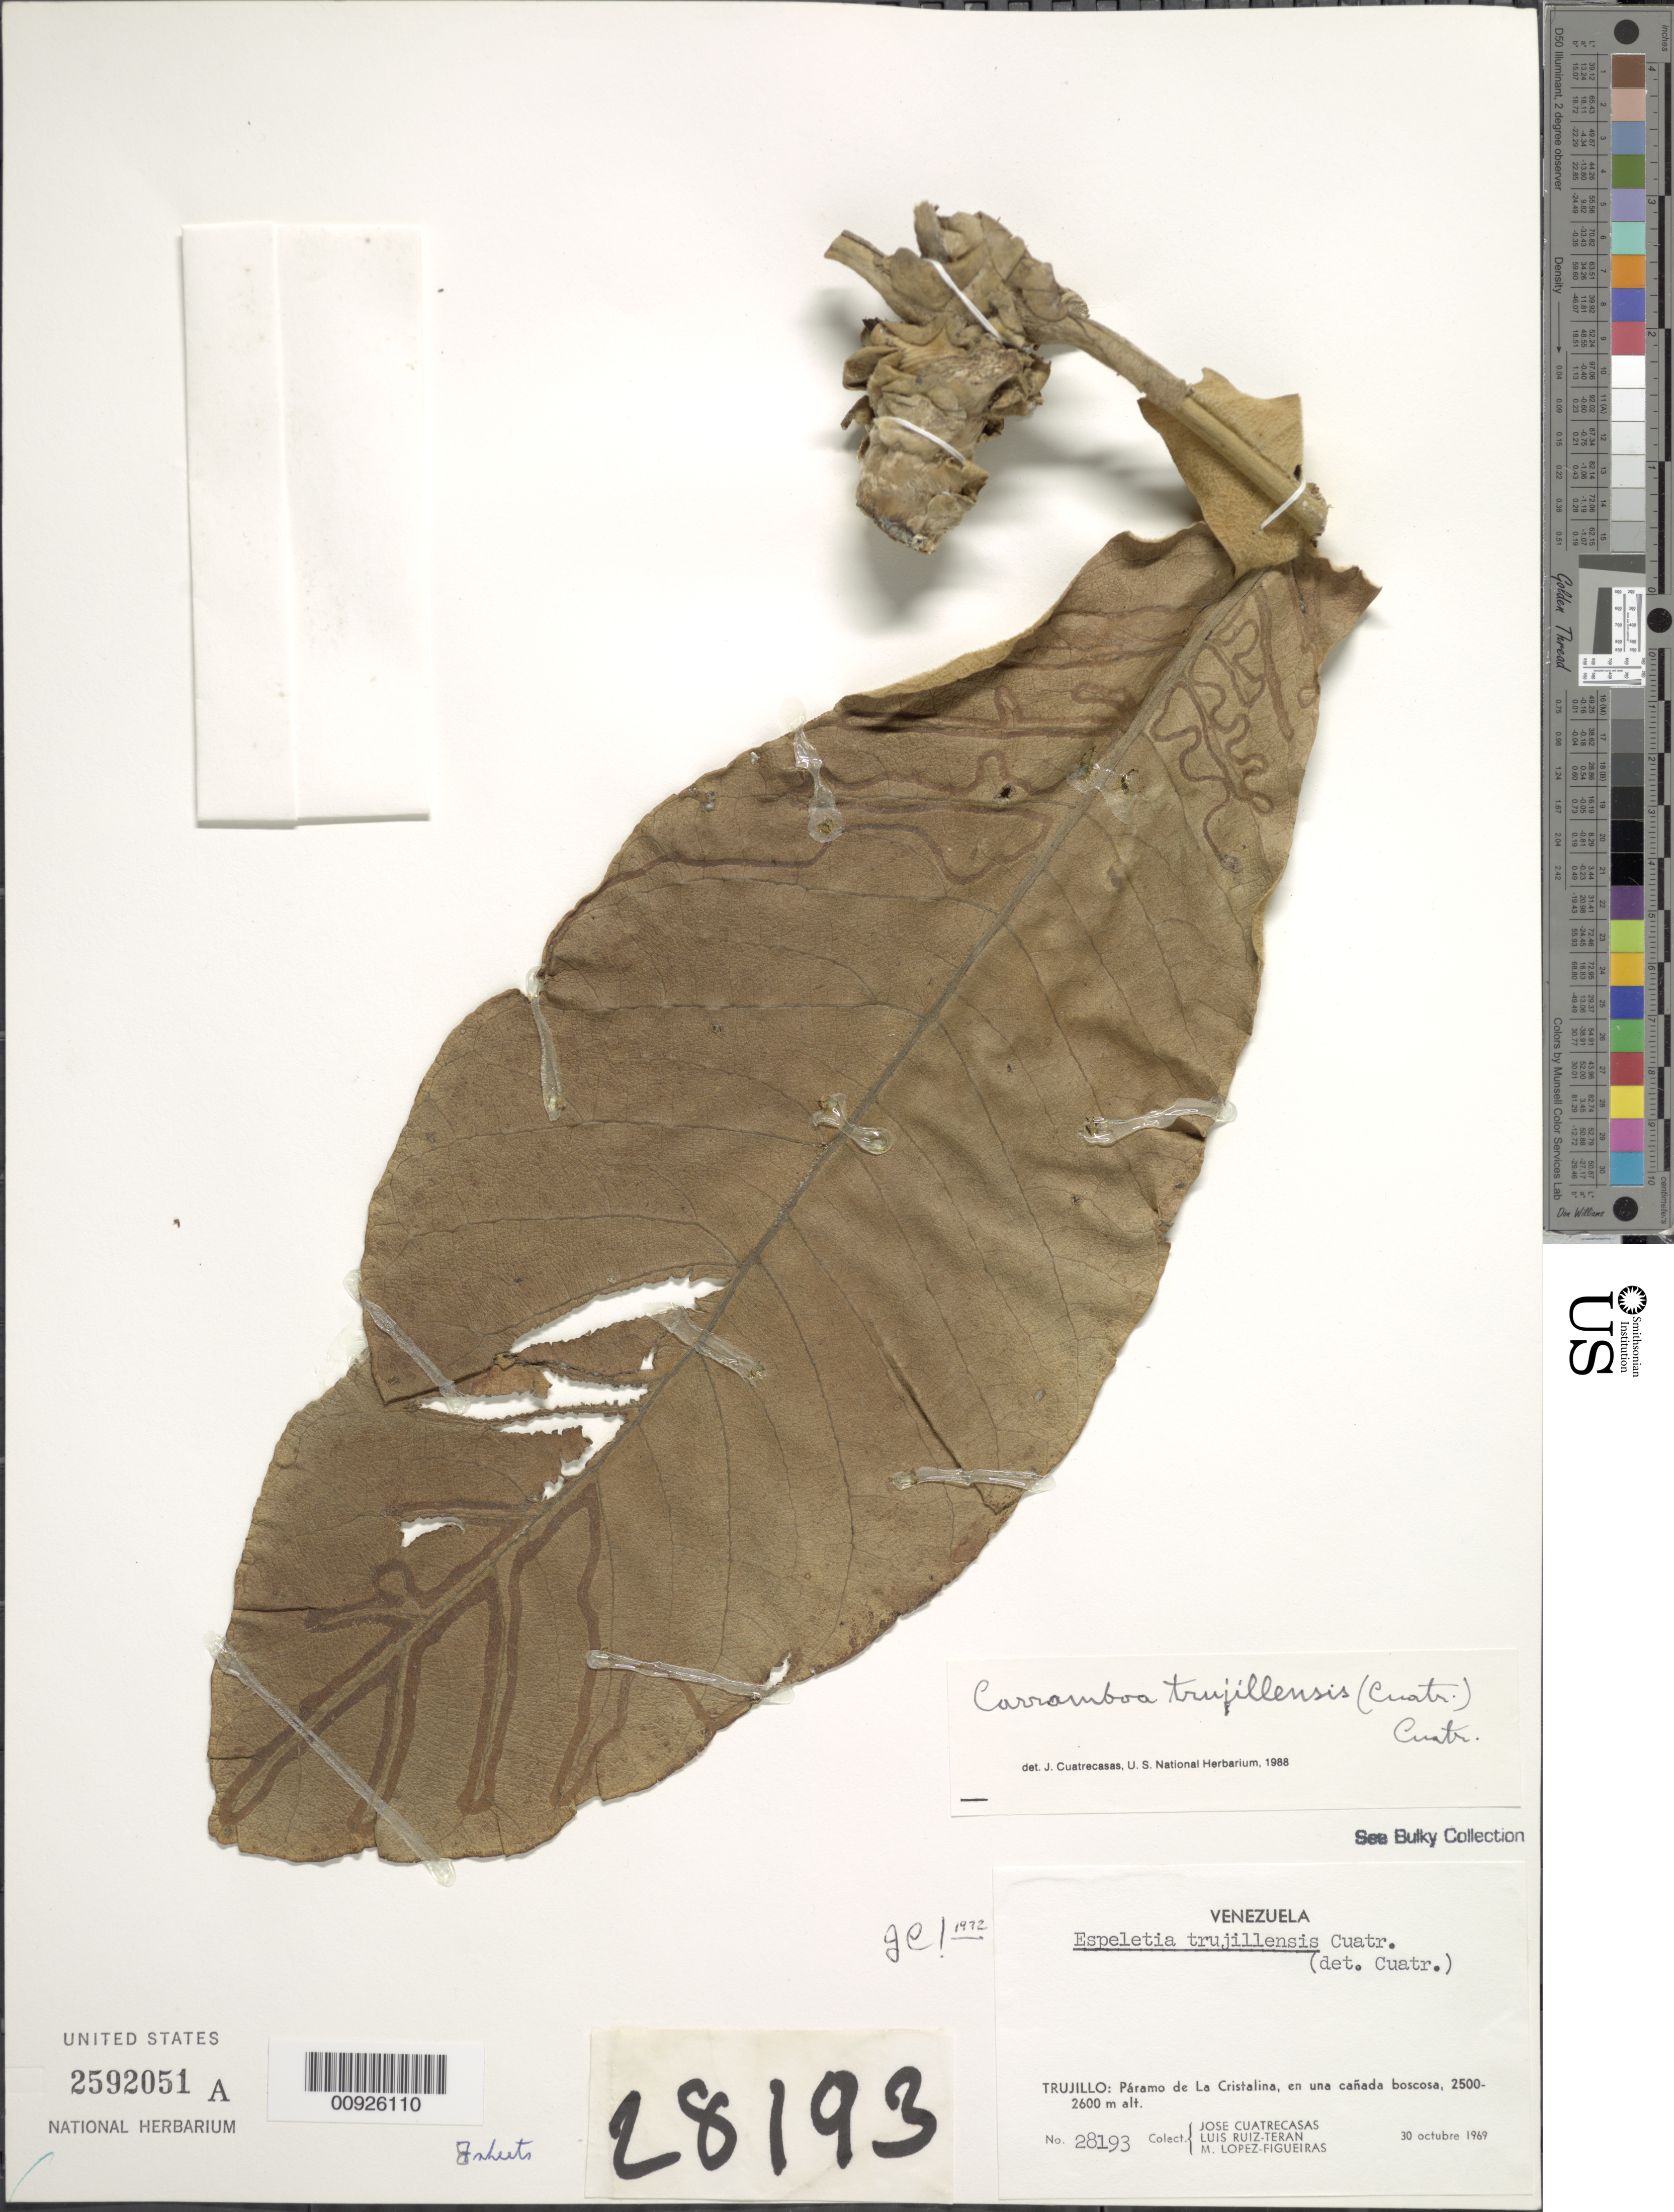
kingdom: Plantae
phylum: Tracheophyta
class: Magnoliopsida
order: Asterales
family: Asteraceae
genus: Carramboa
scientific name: Carramboa trujillensis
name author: (Cuatrec.) Cuatrec.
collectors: J. Cuatrecasas, L. Teran & M. López Figueiras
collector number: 28193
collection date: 1969-10-30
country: Venezuela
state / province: Trujillo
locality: Paramo de La Cristalina, en una canada boscosa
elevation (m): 2500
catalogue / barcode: US 2592051A